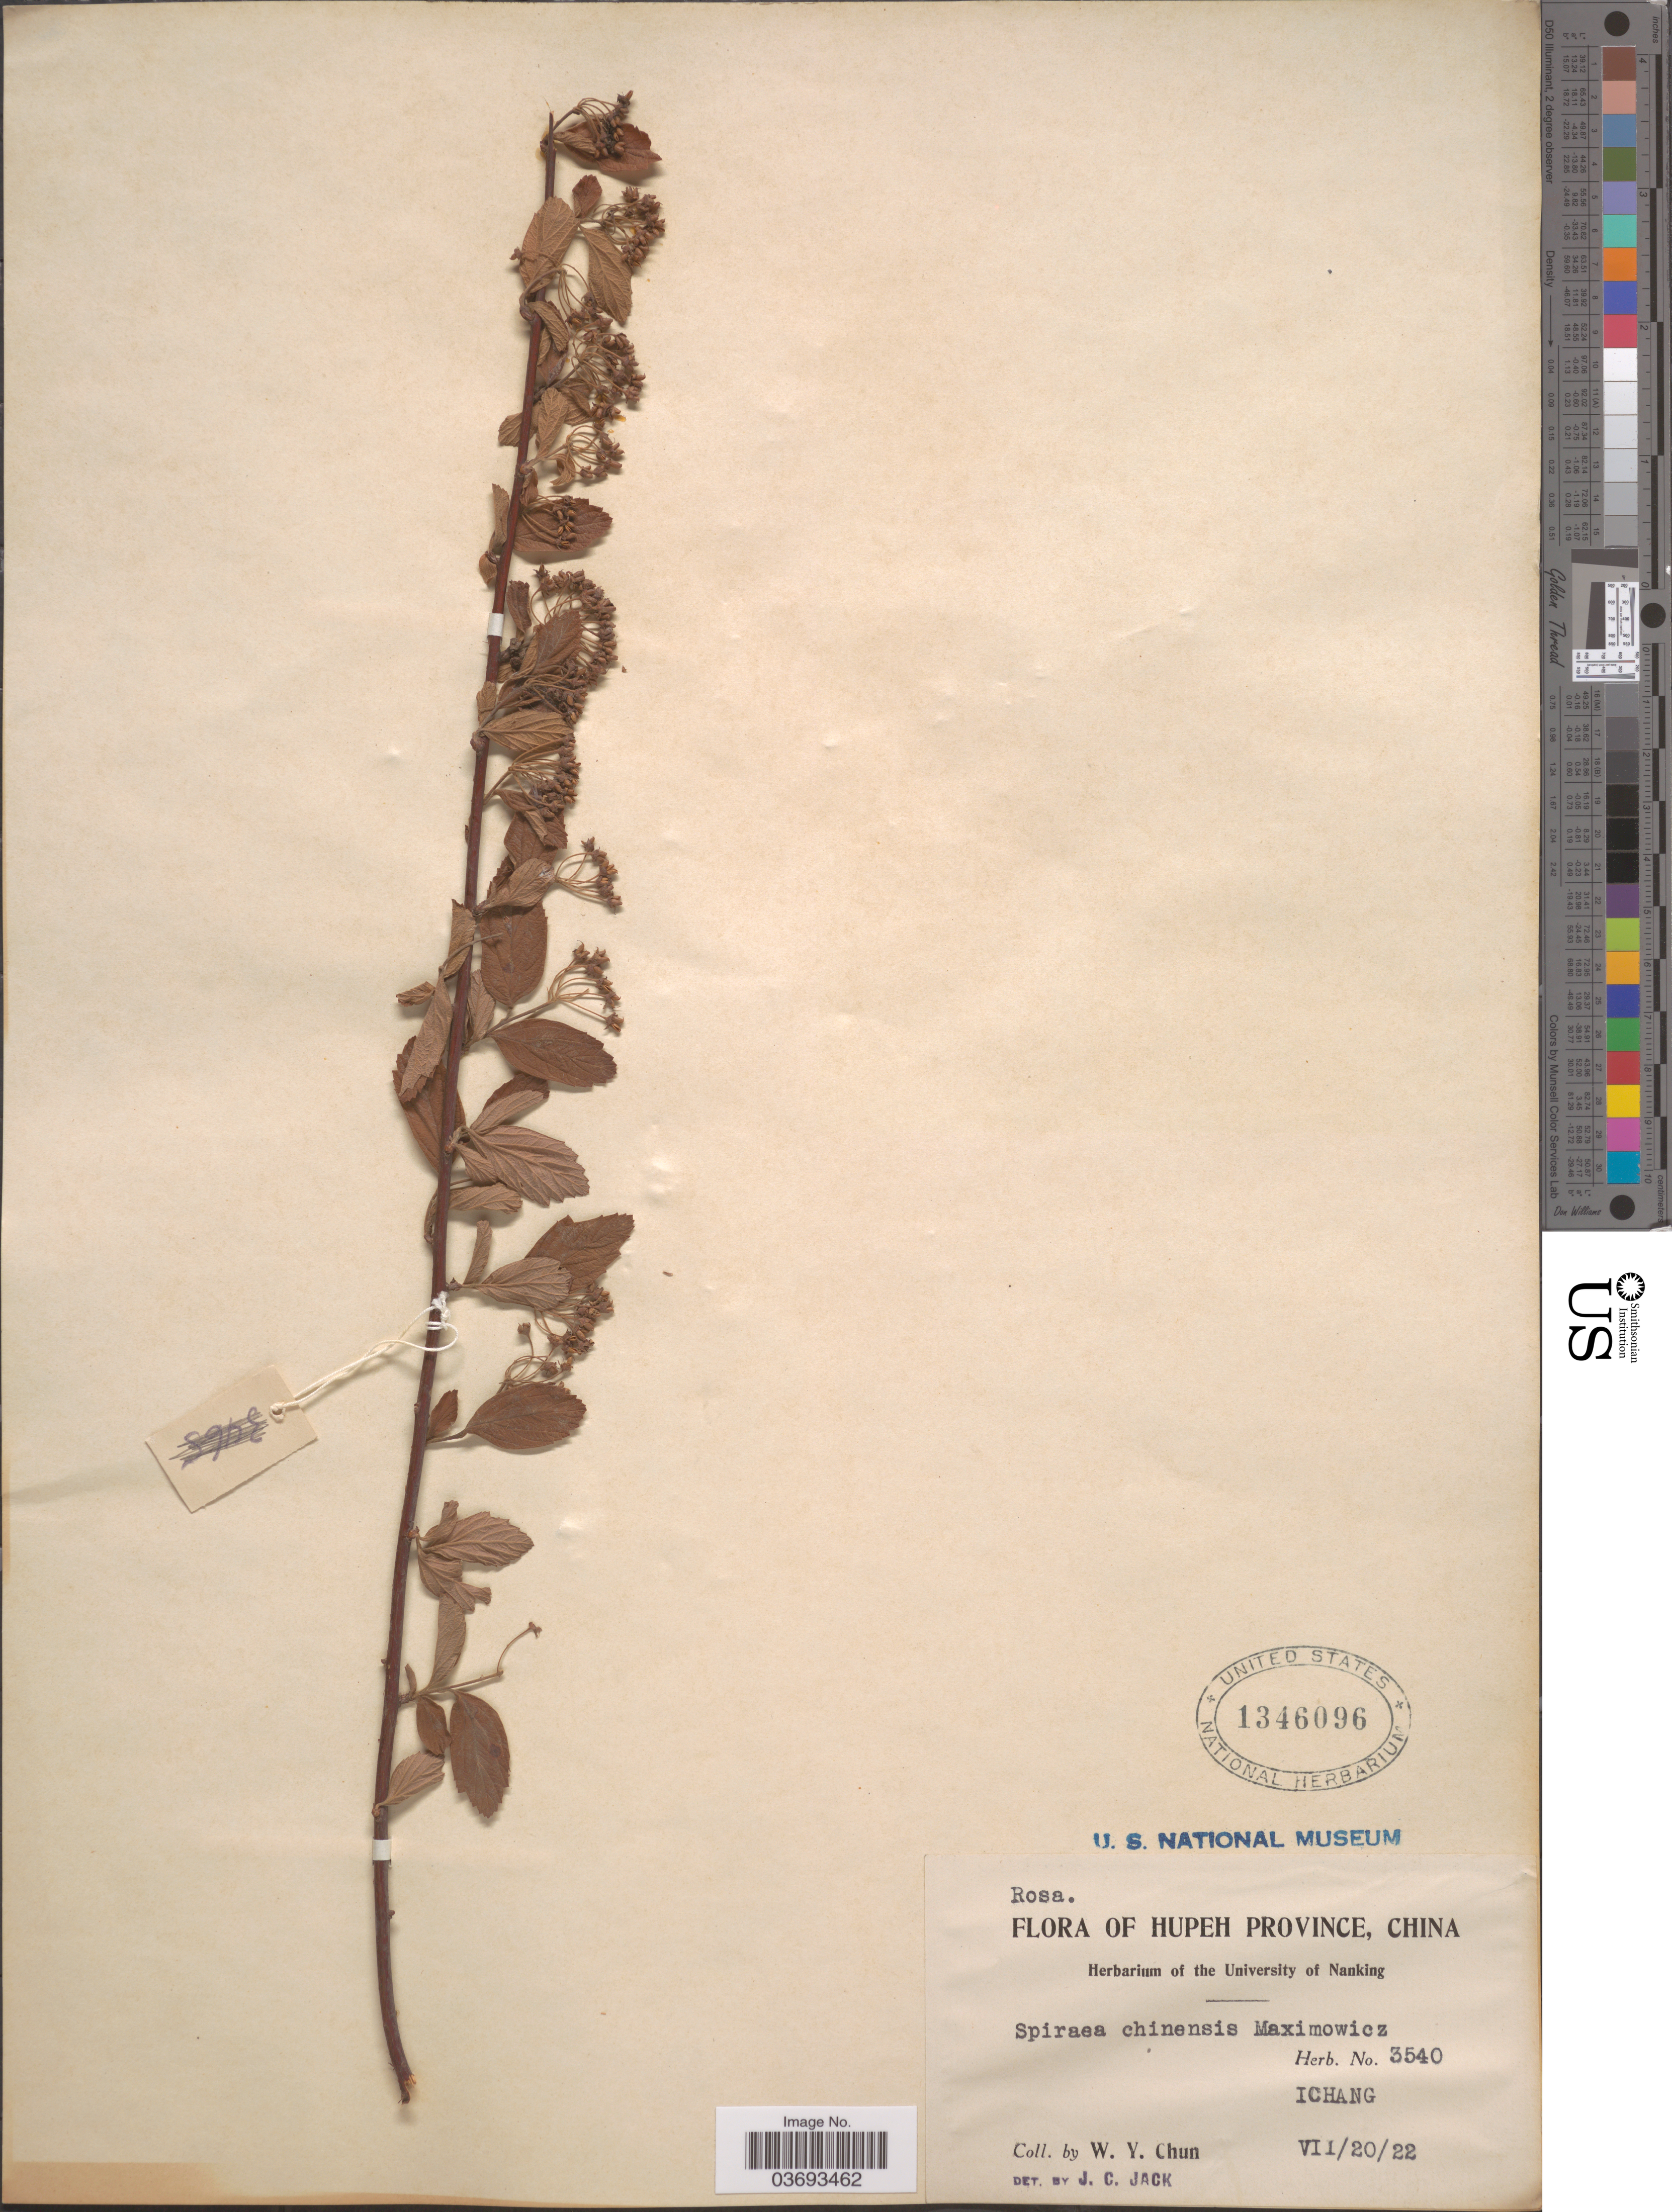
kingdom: Plantae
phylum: Tracheophyta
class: Magnoliopsida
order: Rosales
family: Rosaceae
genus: Spiraea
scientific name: Spiraea chinensis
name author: Maxim.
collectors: W. Y. Chun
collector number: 3540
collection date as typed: Transcribed d/m/y: 20/7/22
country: China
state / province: Hubei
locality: Hupeh Province. Ichang.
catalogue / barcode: US 1346096